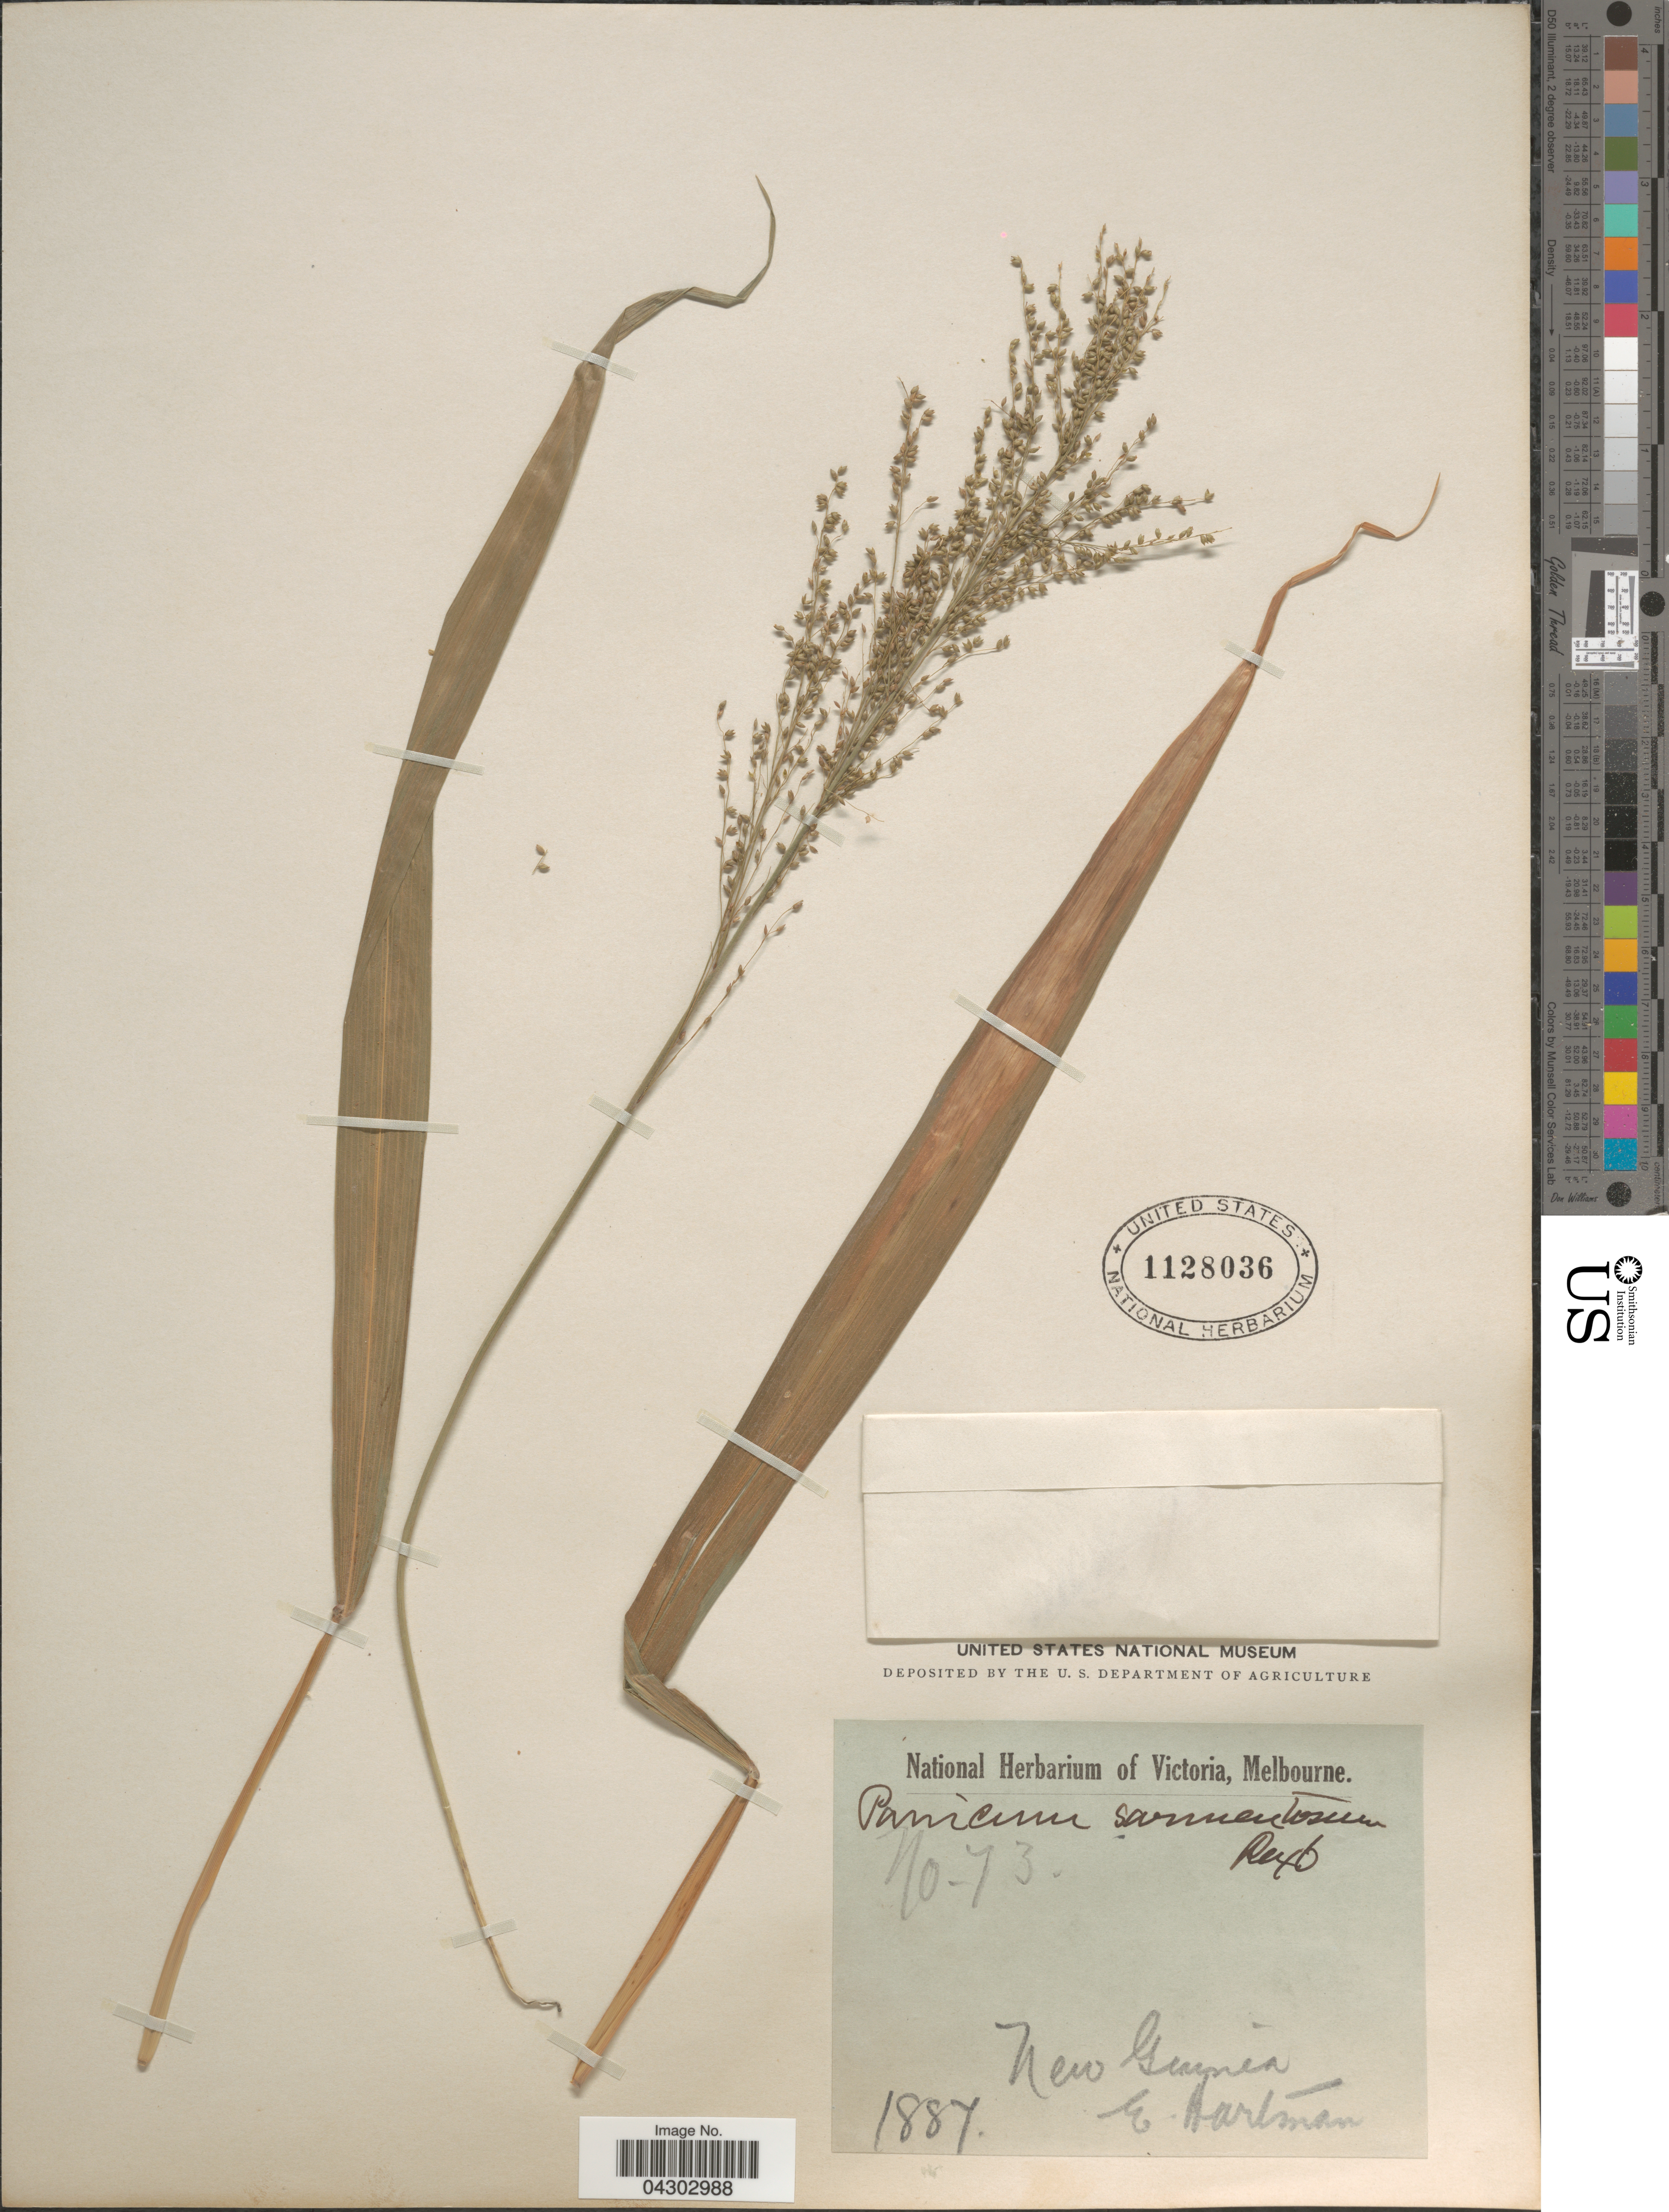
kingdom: Plantae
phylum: Tracheophyta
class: Liliopsida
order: Poales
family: Poaceae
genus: Panicum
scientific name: Panicum sarmentosum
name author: Roxb.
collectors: E. Hartman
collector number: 73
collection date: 1887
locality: New Guinea.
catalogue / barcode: US 1128036